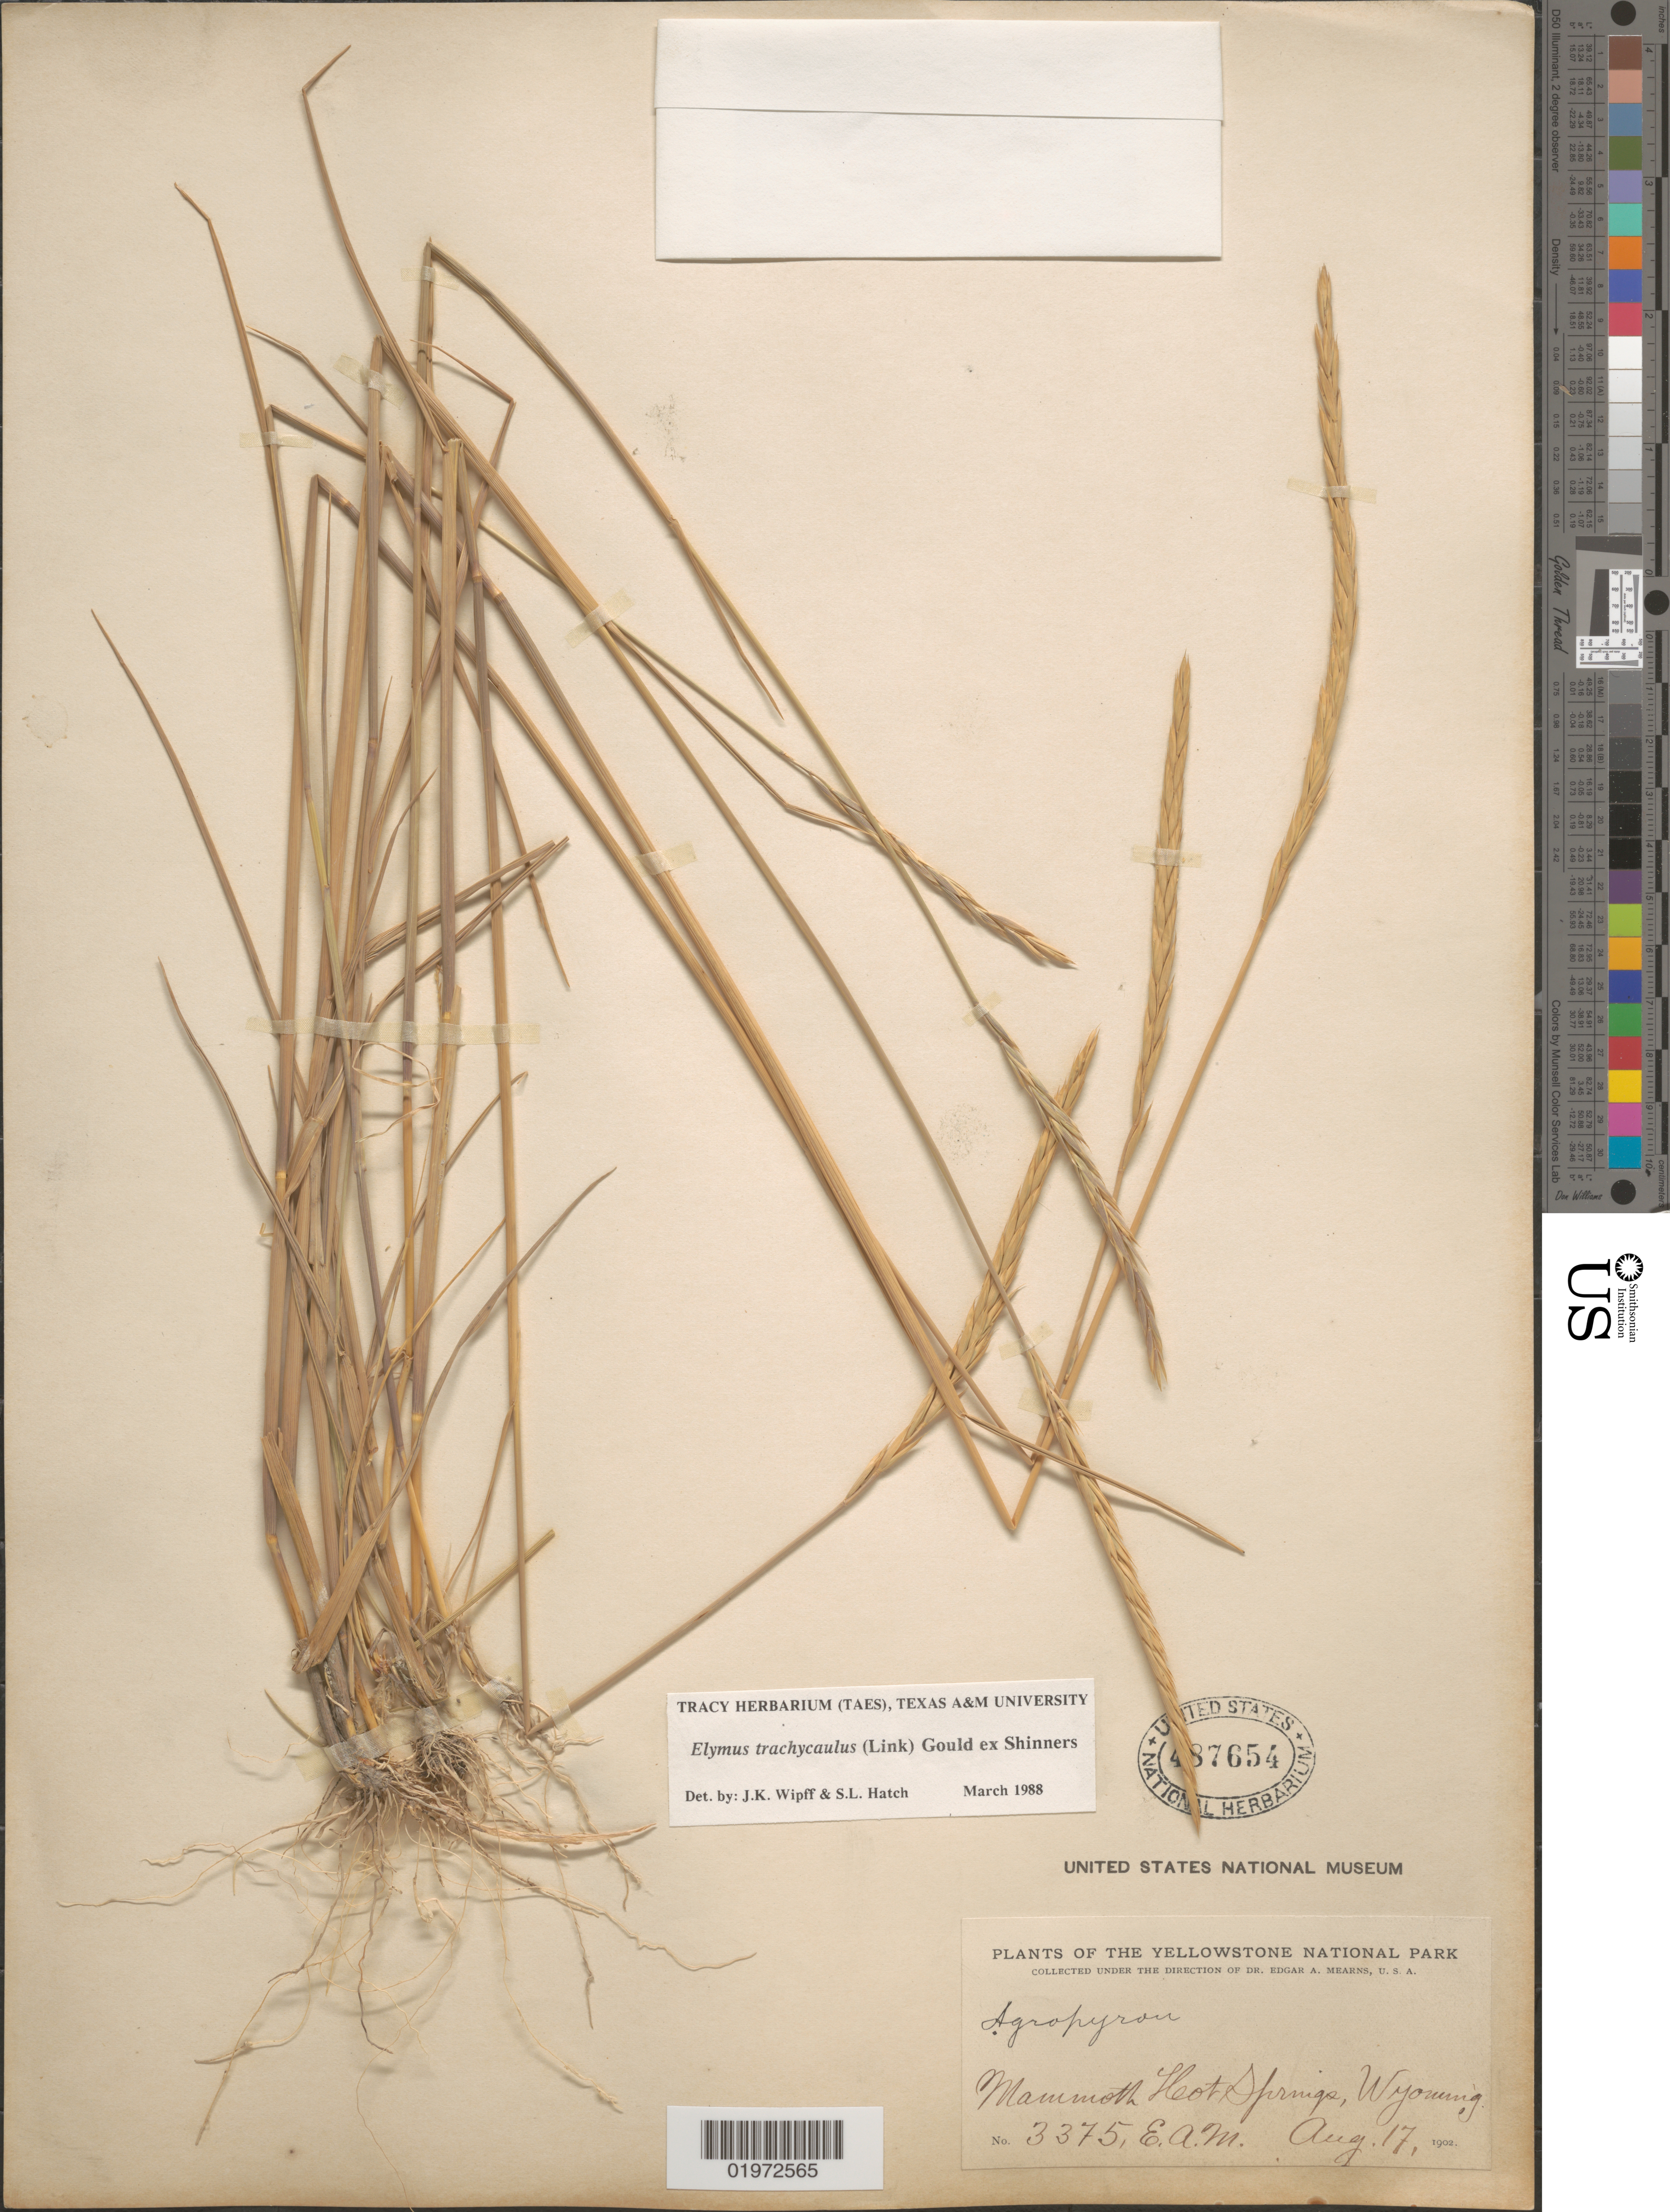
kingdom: Plantae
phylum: Tracheophyta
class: Liliopsida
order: Poales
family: Poaceae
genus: Elymus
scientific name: Elymus trachycaulus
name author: (Link) Gould ex Shinners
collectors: E. A. Mearns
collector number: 3375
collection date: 1902-08-17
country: United States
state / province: Wyoming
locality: Yellowstone National Park. Mammoth Hot Springs.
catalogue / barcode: US 487654